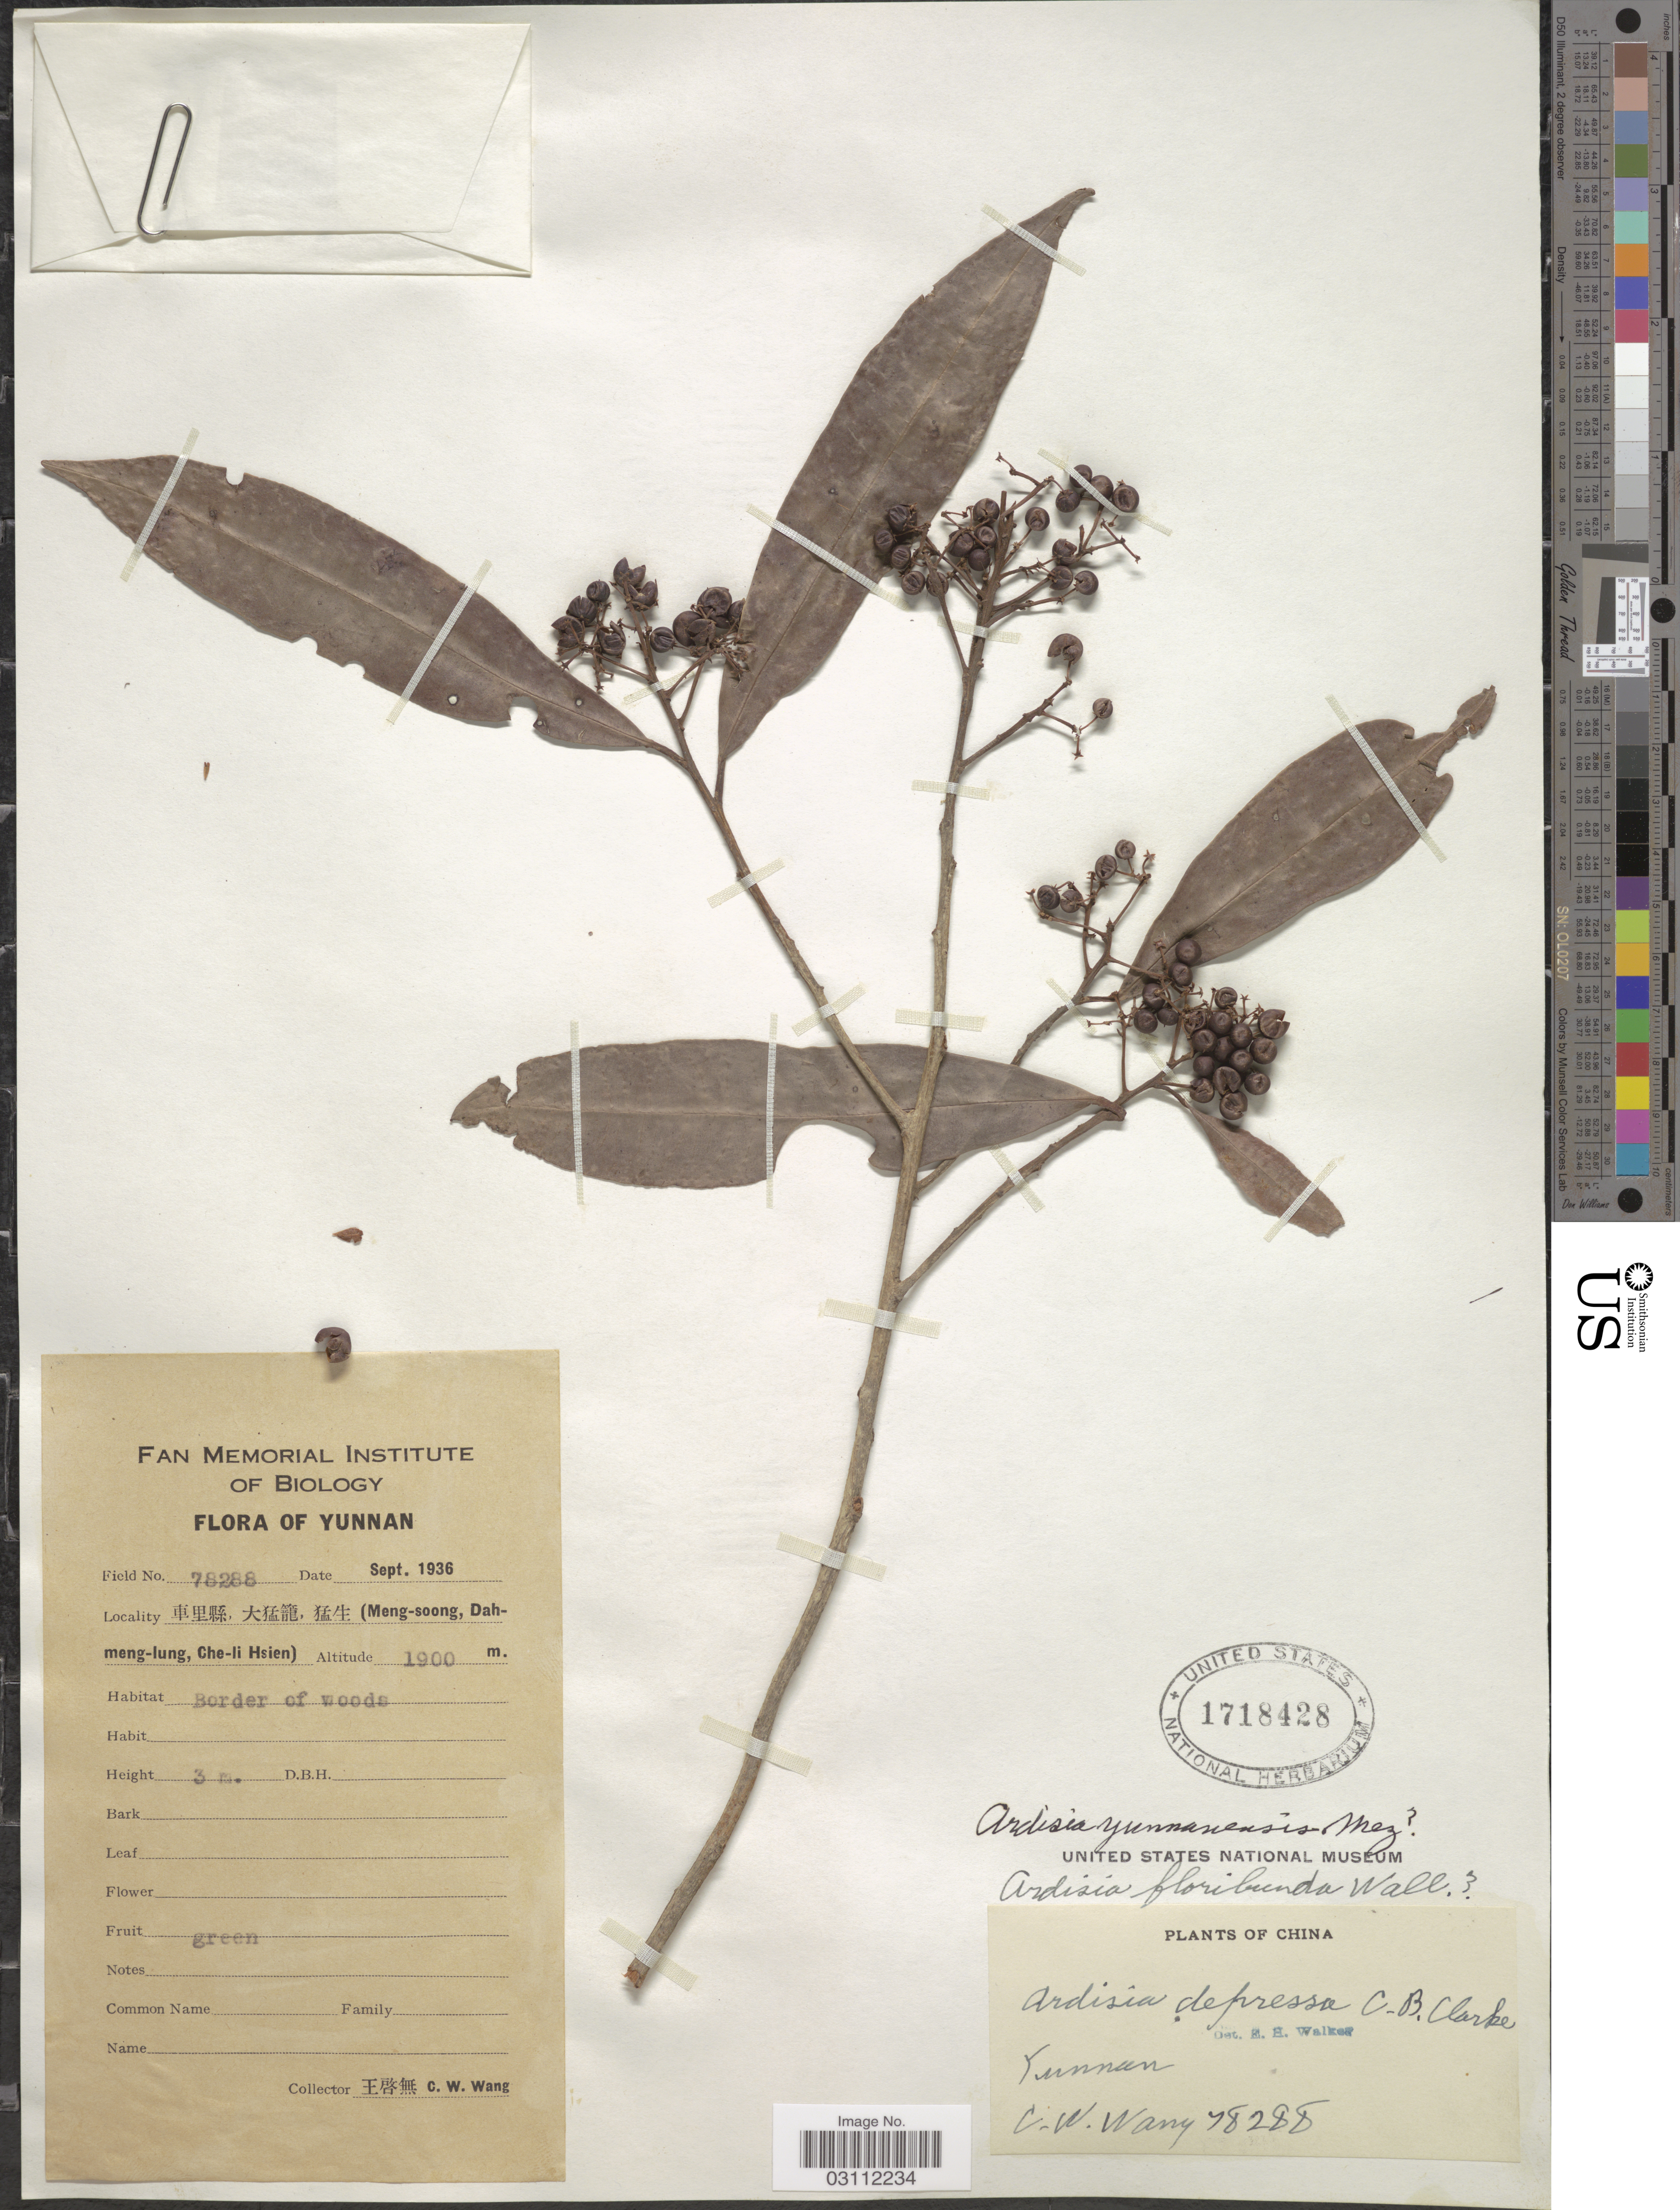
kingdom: Plantae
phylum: Tracheophyta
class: Magnoliopsida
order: Ericales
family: Primulaceae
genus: Ardisia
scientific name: Ardisia yunnanensis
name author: Mez in Engl.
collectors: C. W. Wang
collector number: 78288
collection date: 1936-09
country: China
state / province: Yunnan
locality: X (Meng-soong, Dah-meng-lung, Che-li Hsien).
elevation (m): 1900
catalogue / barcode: US 1718428